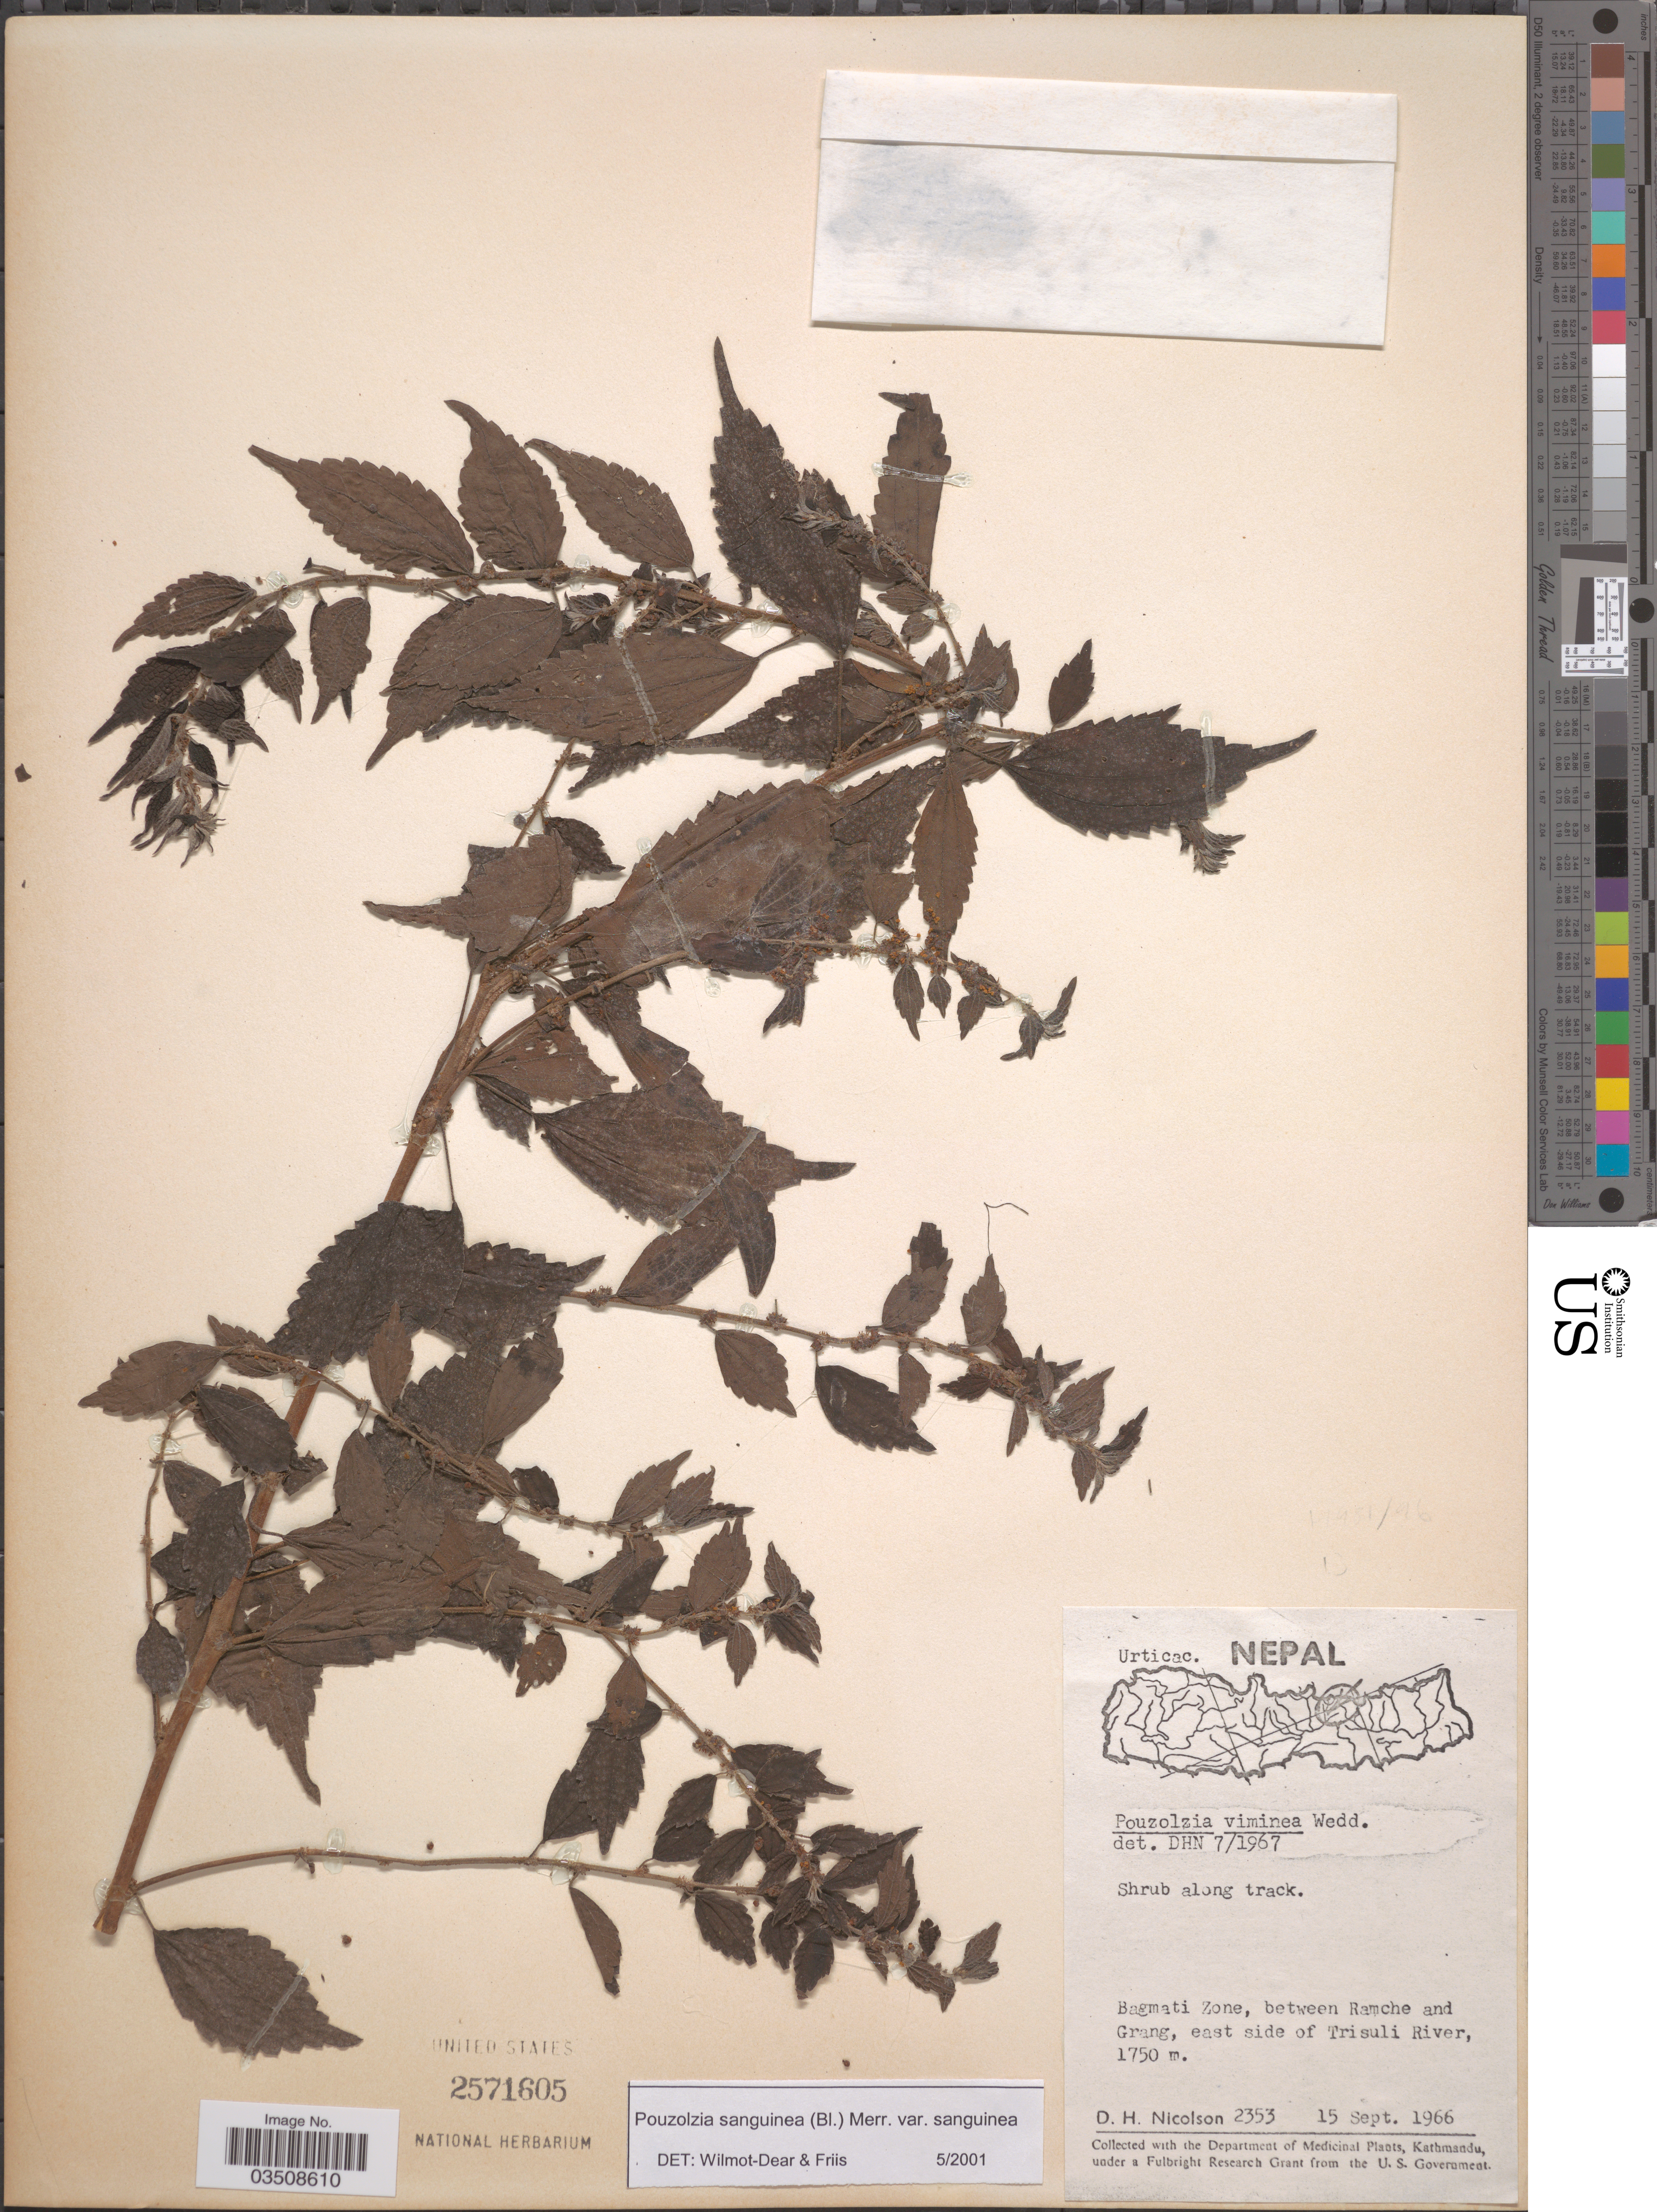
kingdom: Plantae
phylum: Tracheophyta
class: Magnoliopsida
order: Rosales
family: Urticaceae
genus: Pouzolzia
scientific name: Pouzolzia sanguinea var. sanguinea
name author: (Blume) Merr.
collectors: D. H. Nicolson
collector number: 2353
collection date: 1966-09-15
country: Nepal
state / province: Bagmati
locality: Bagmati Zone, between Ramche and Grang, east side of Trisuli River.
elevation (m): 1750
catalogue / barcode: US 2571605